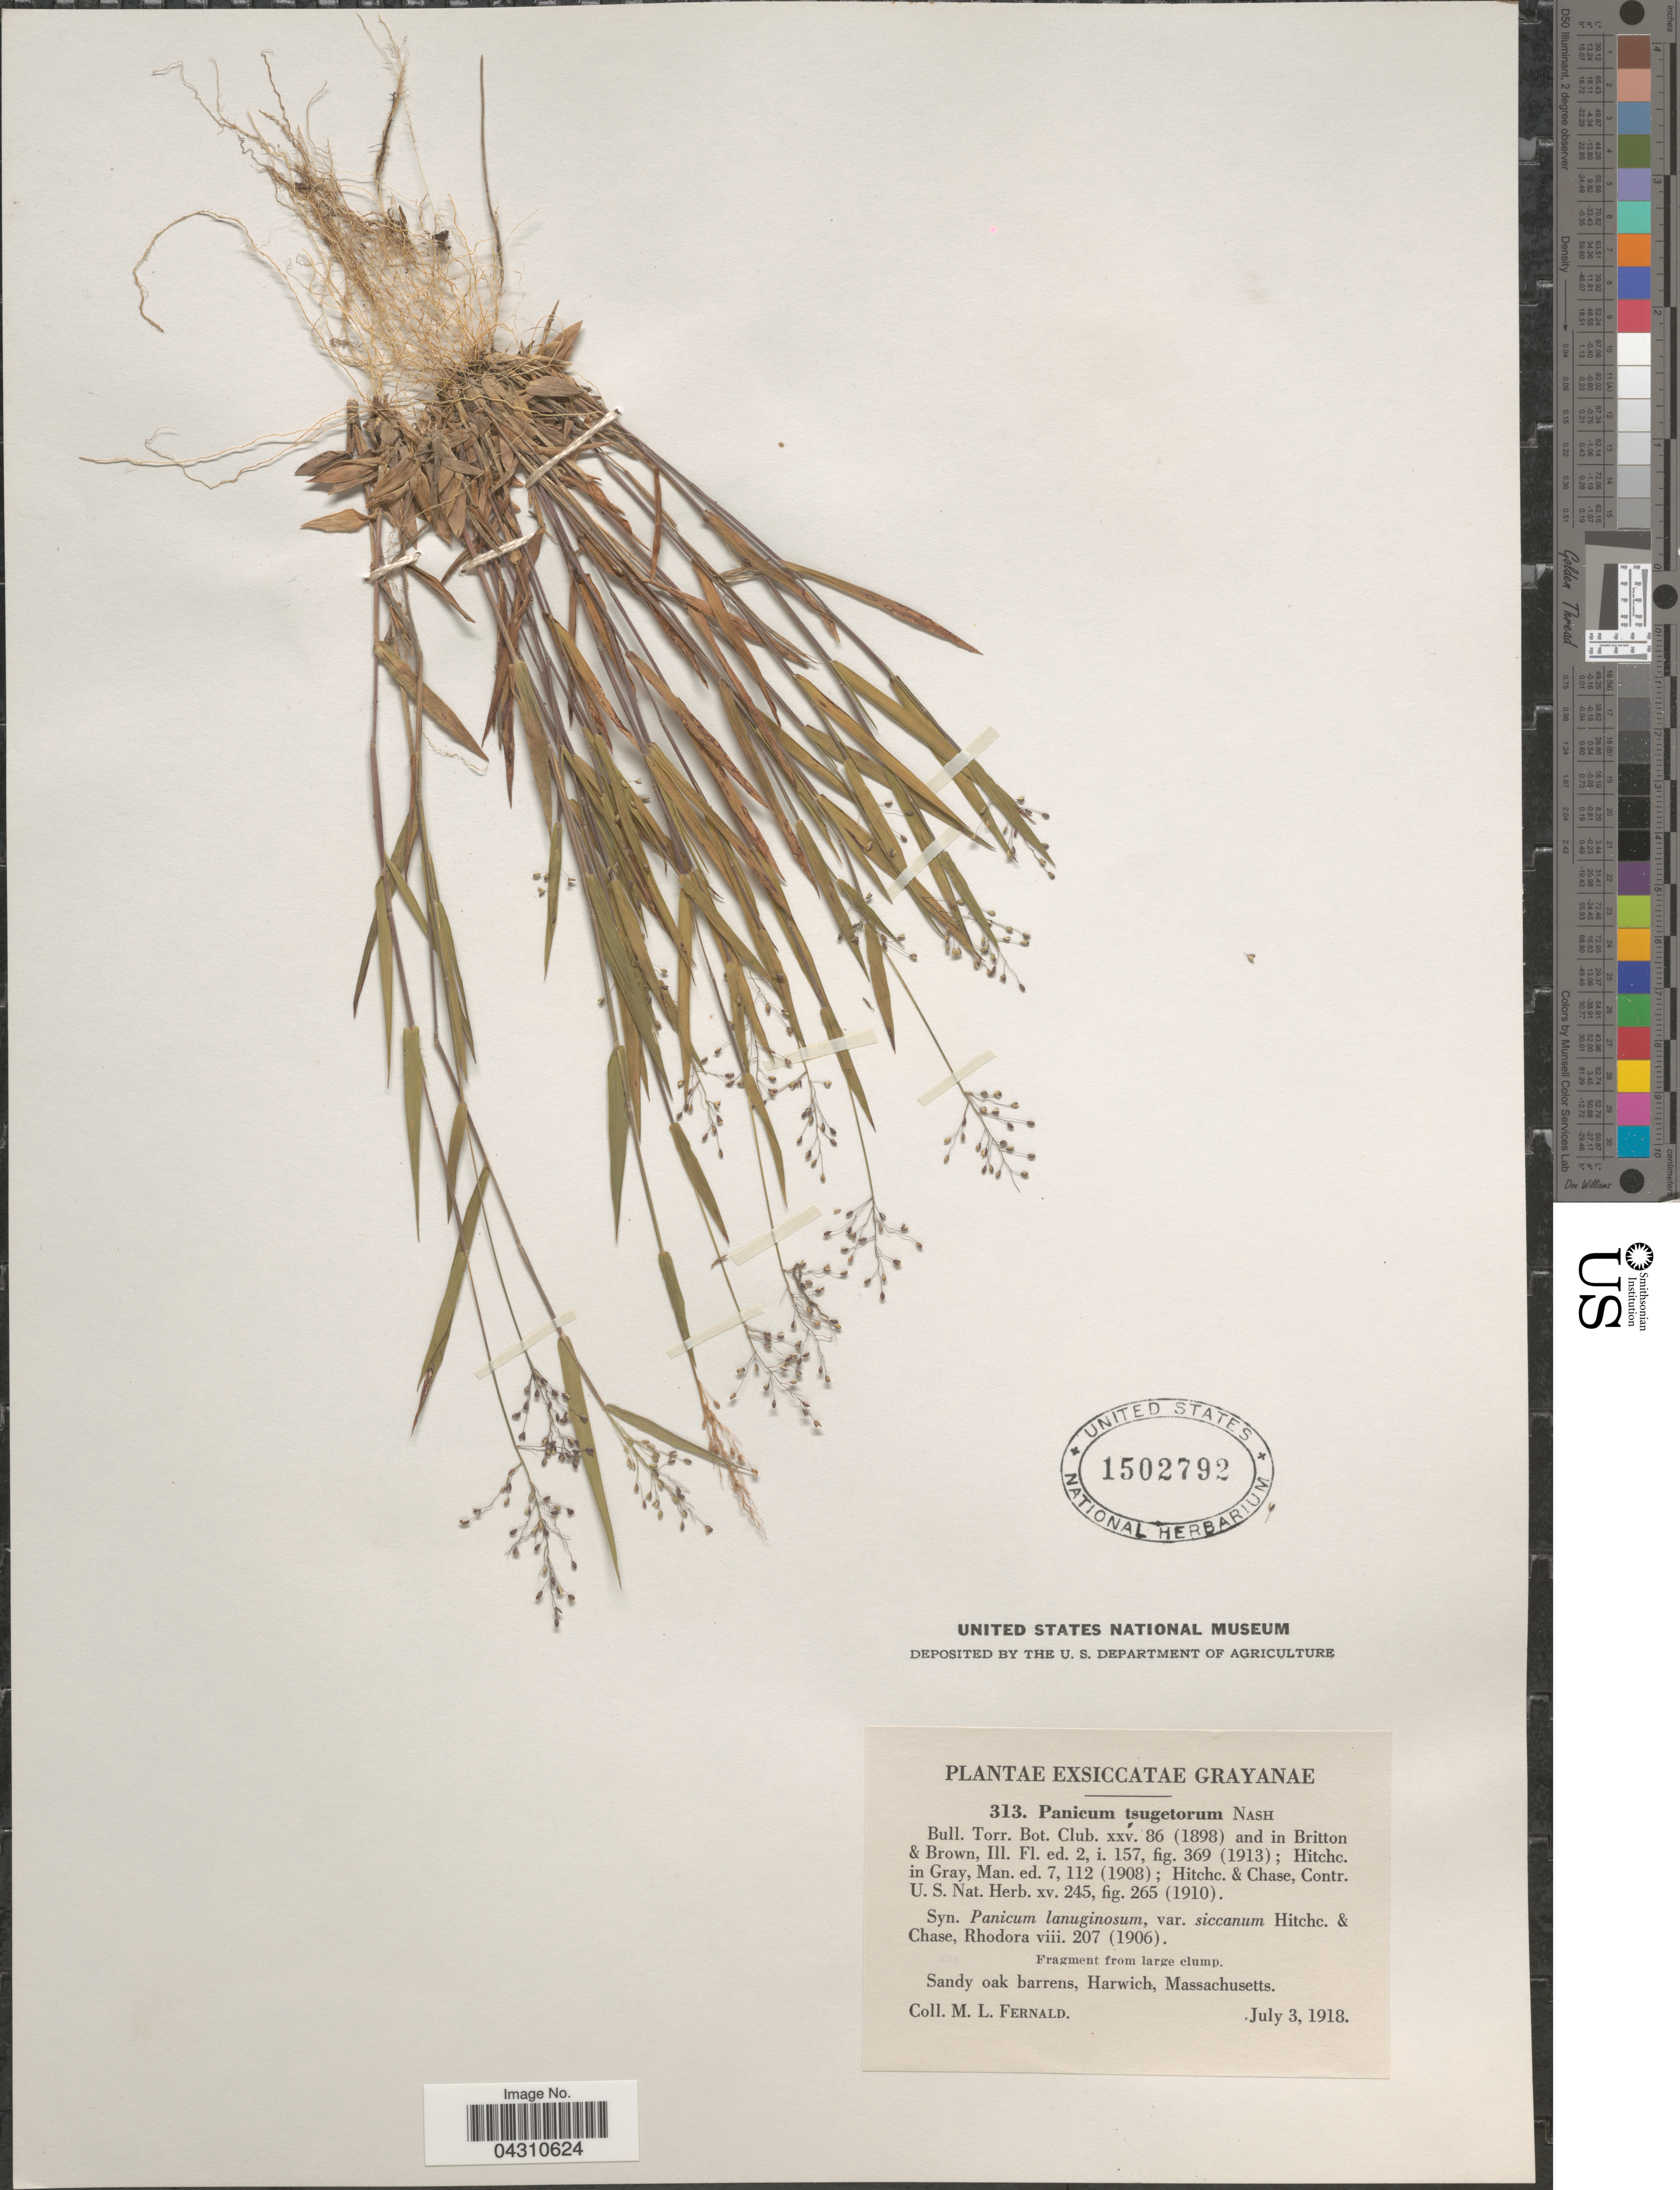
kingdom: Plantae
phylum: Tracheophyta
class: Liliopsida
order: Poales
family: Poaceae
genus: Dichanthelium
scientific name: Dichanthelium portoricense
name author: (Desv. ex Ham.) B.F. Hansen & Wunderlin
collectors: M. L. Fernald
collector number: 313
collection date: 1918-07-03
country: United States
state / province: Massachusetts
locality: Sandy oak barrens, Harwich.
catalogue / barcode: US 1502792